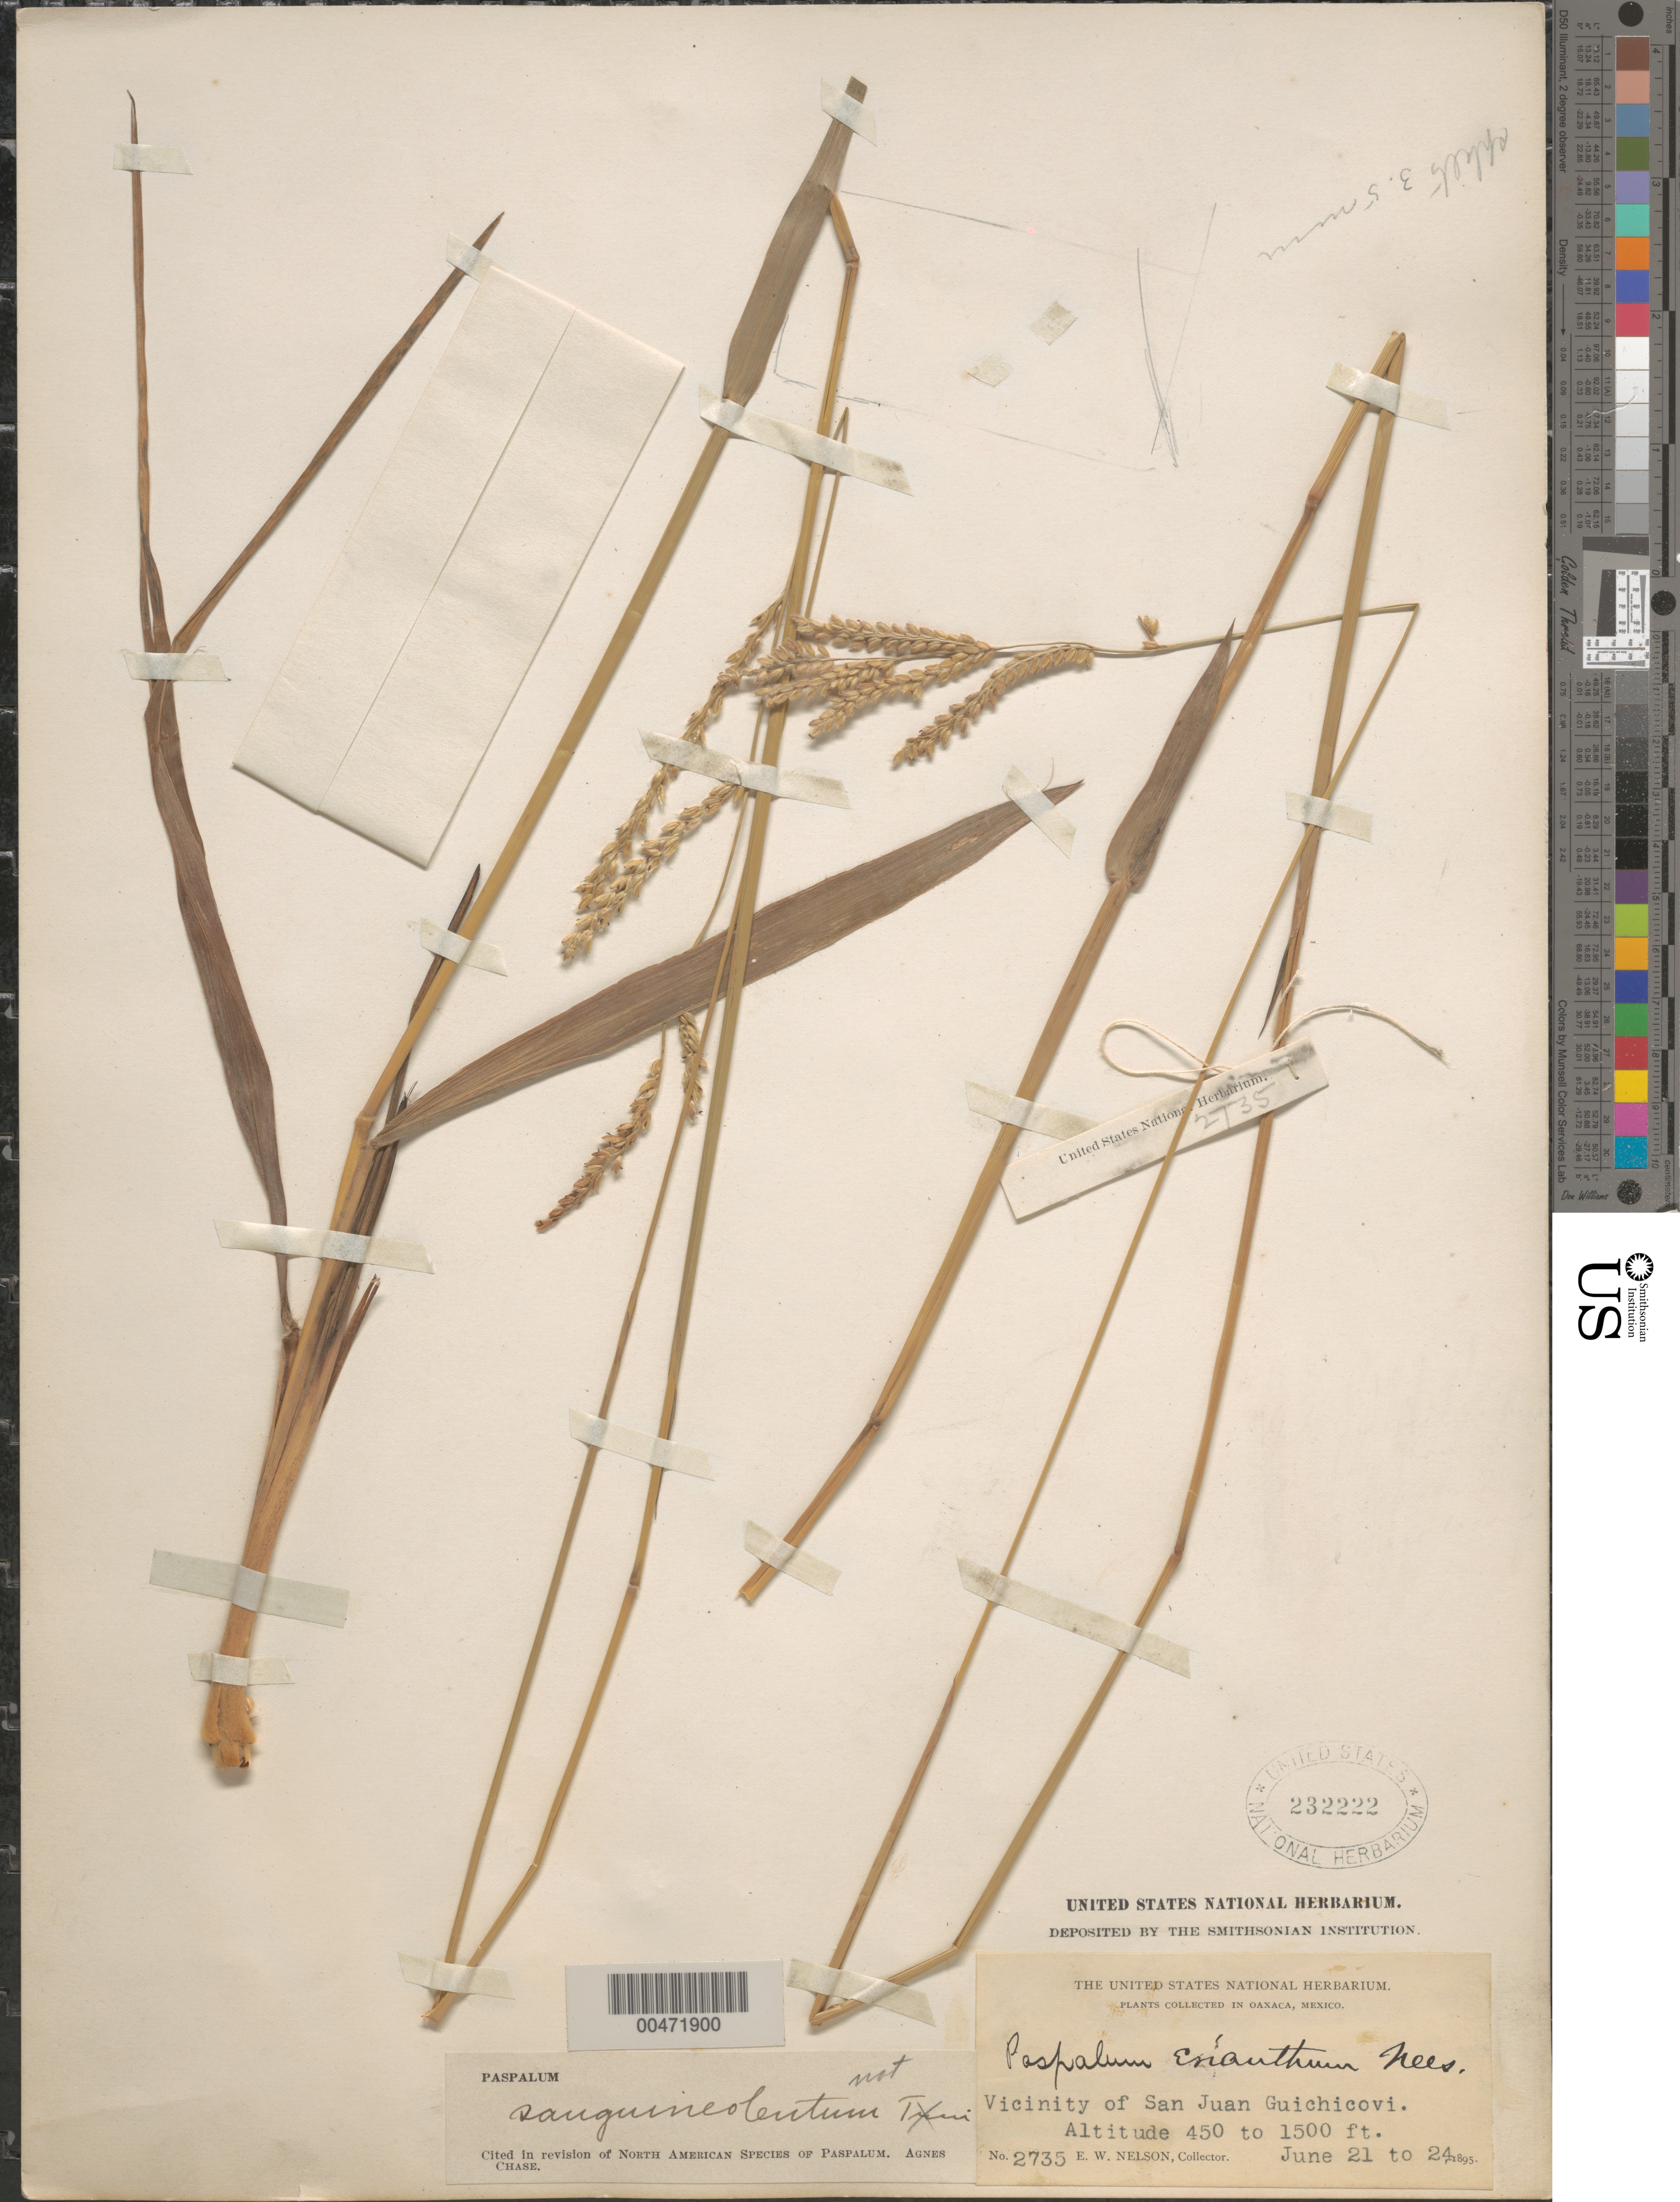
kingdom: Plantae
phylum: Tracheophyta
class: Liliopsida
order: Poales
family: Poaceae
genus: Paspalum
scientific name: Paspalum sp.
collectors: E. W. Nelson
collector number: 2735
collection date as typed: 21 Jun 1895 to 24 Jun 1895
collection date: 1895-06-21/1895-06-24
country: Mexico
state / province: Oaxaca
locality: Vicinity of San Juan Guichicovi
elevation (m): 137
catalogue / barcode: US 232222